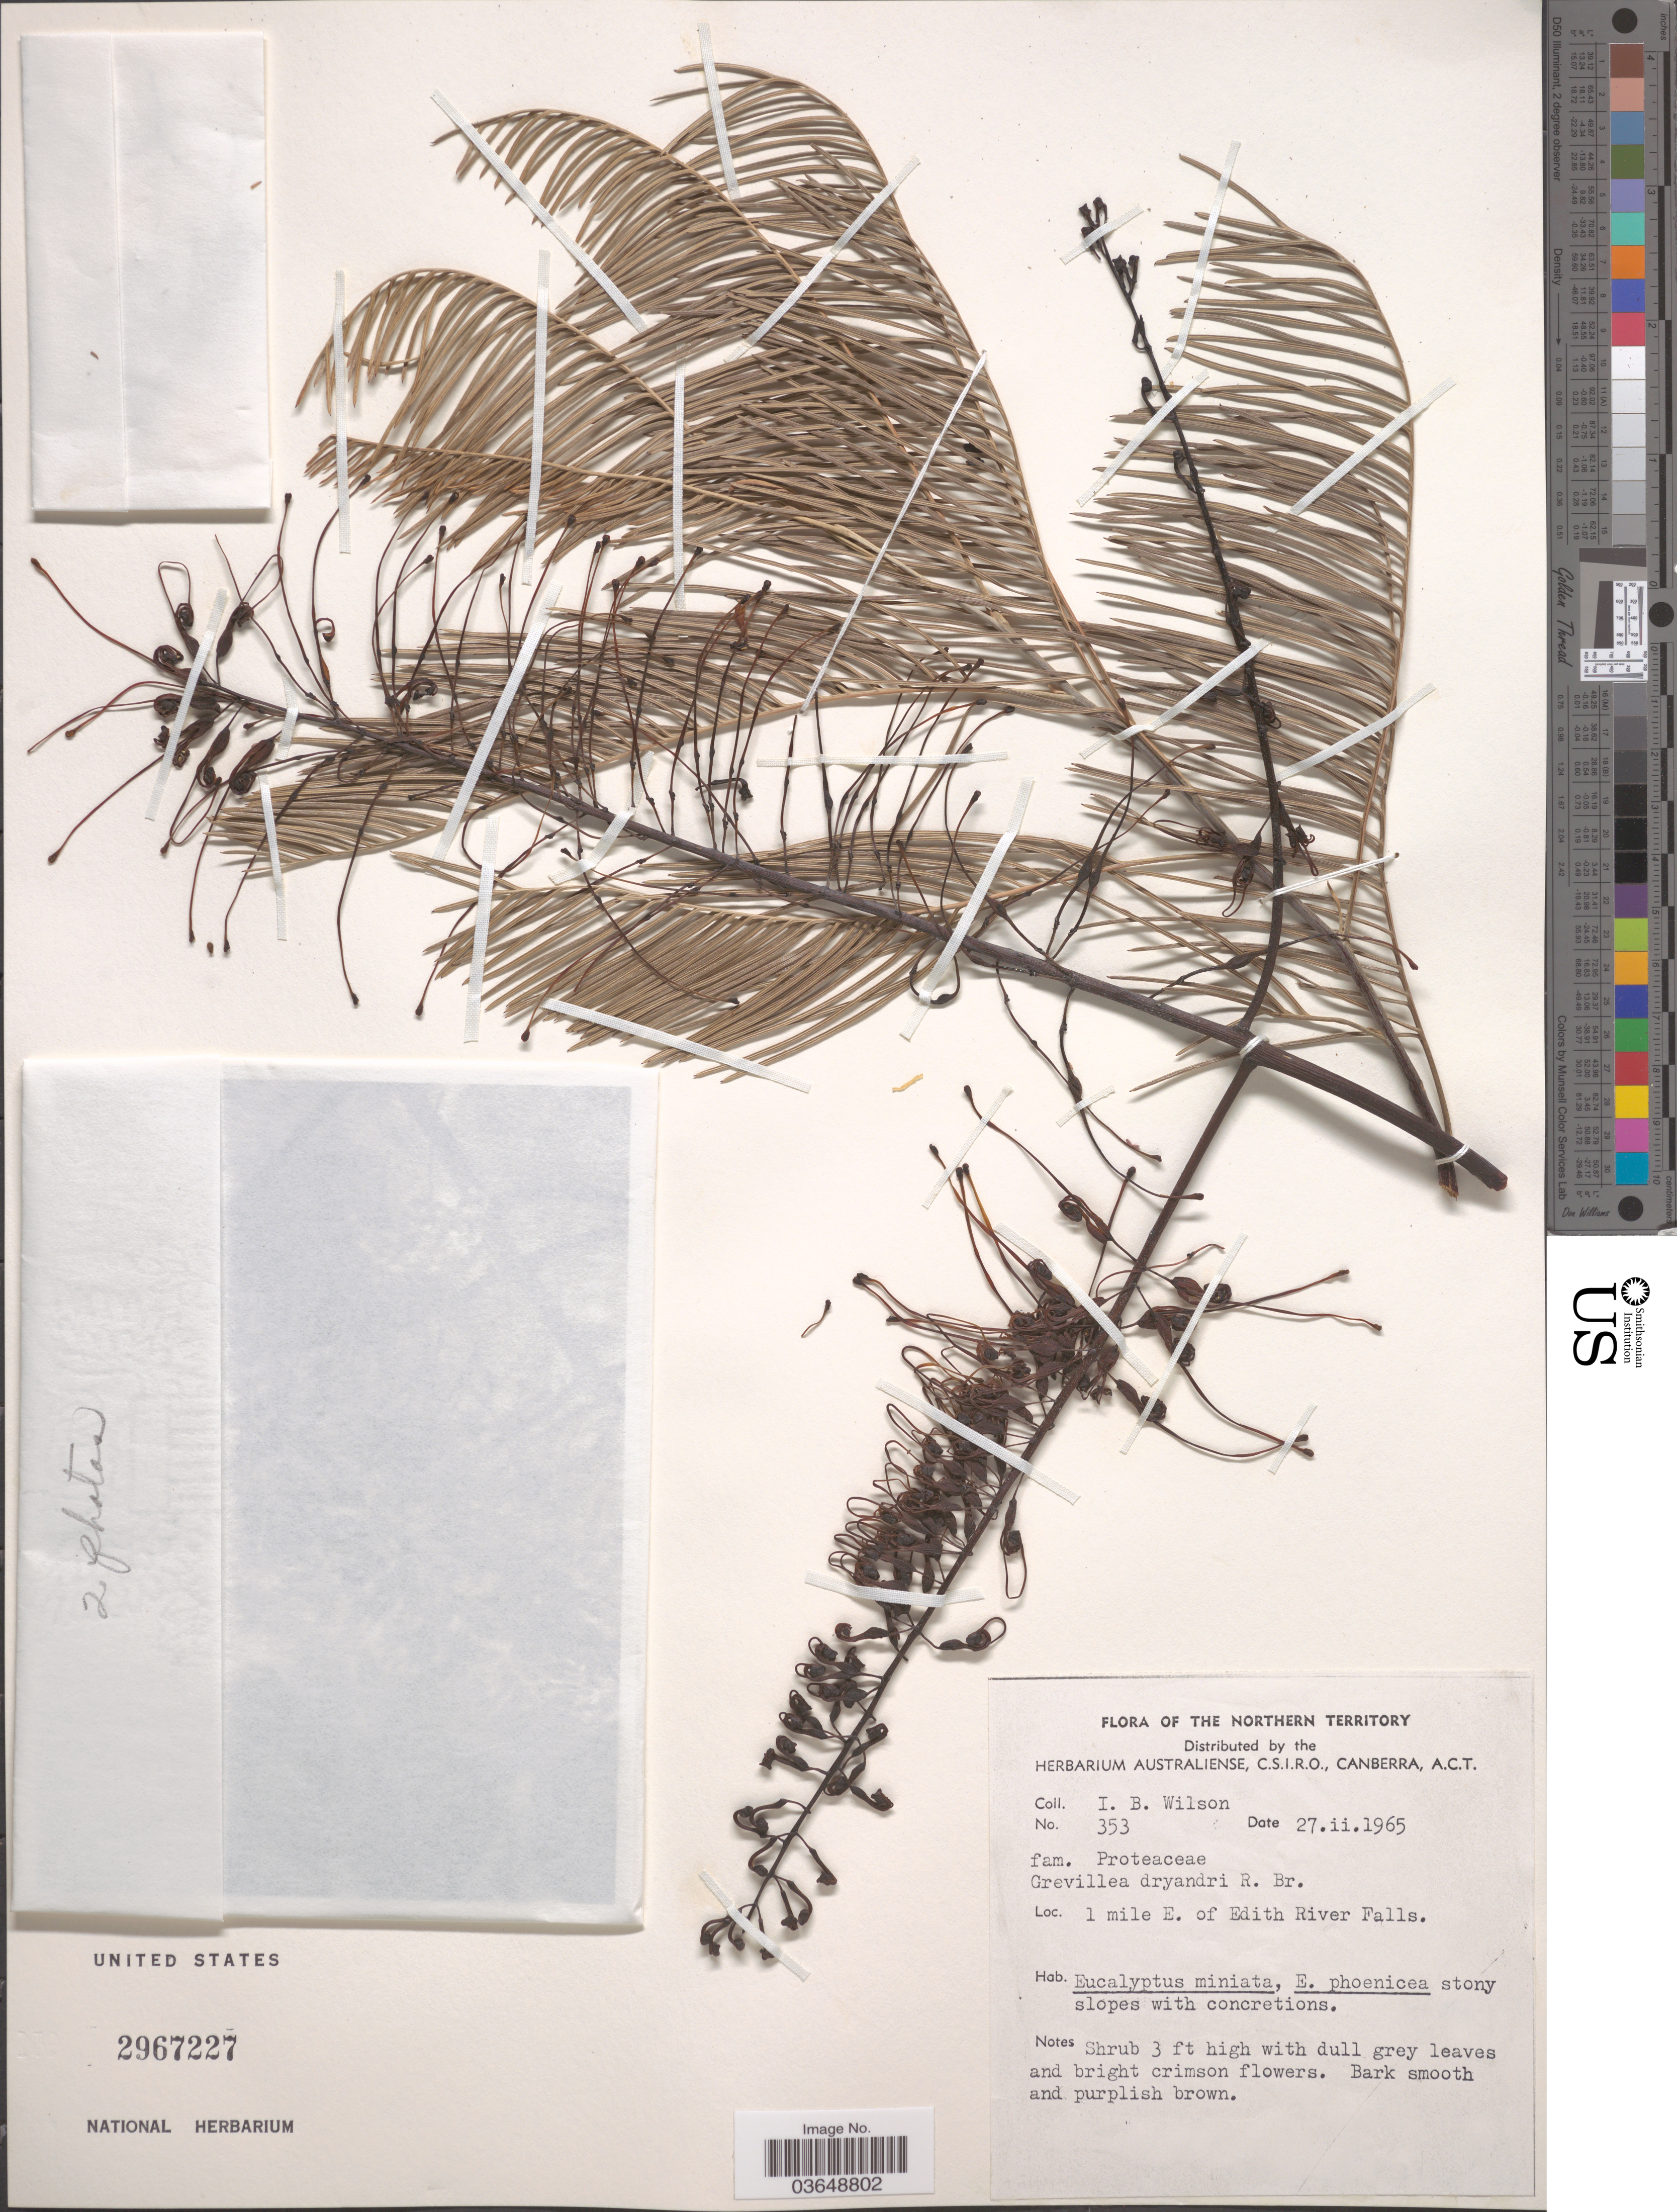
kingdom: Plantae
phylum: Tracheophyta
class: Magnoliopsida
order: Proteales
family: Proteaceae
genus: Grevillea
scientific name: Grevillea dryandri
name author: R. Br.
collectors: I. B. Wilson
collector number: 353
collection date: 1965-02-27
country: Australia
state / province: Northern Territory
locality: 1 mile E. of Edith River Falls.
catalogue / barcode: US 2967227